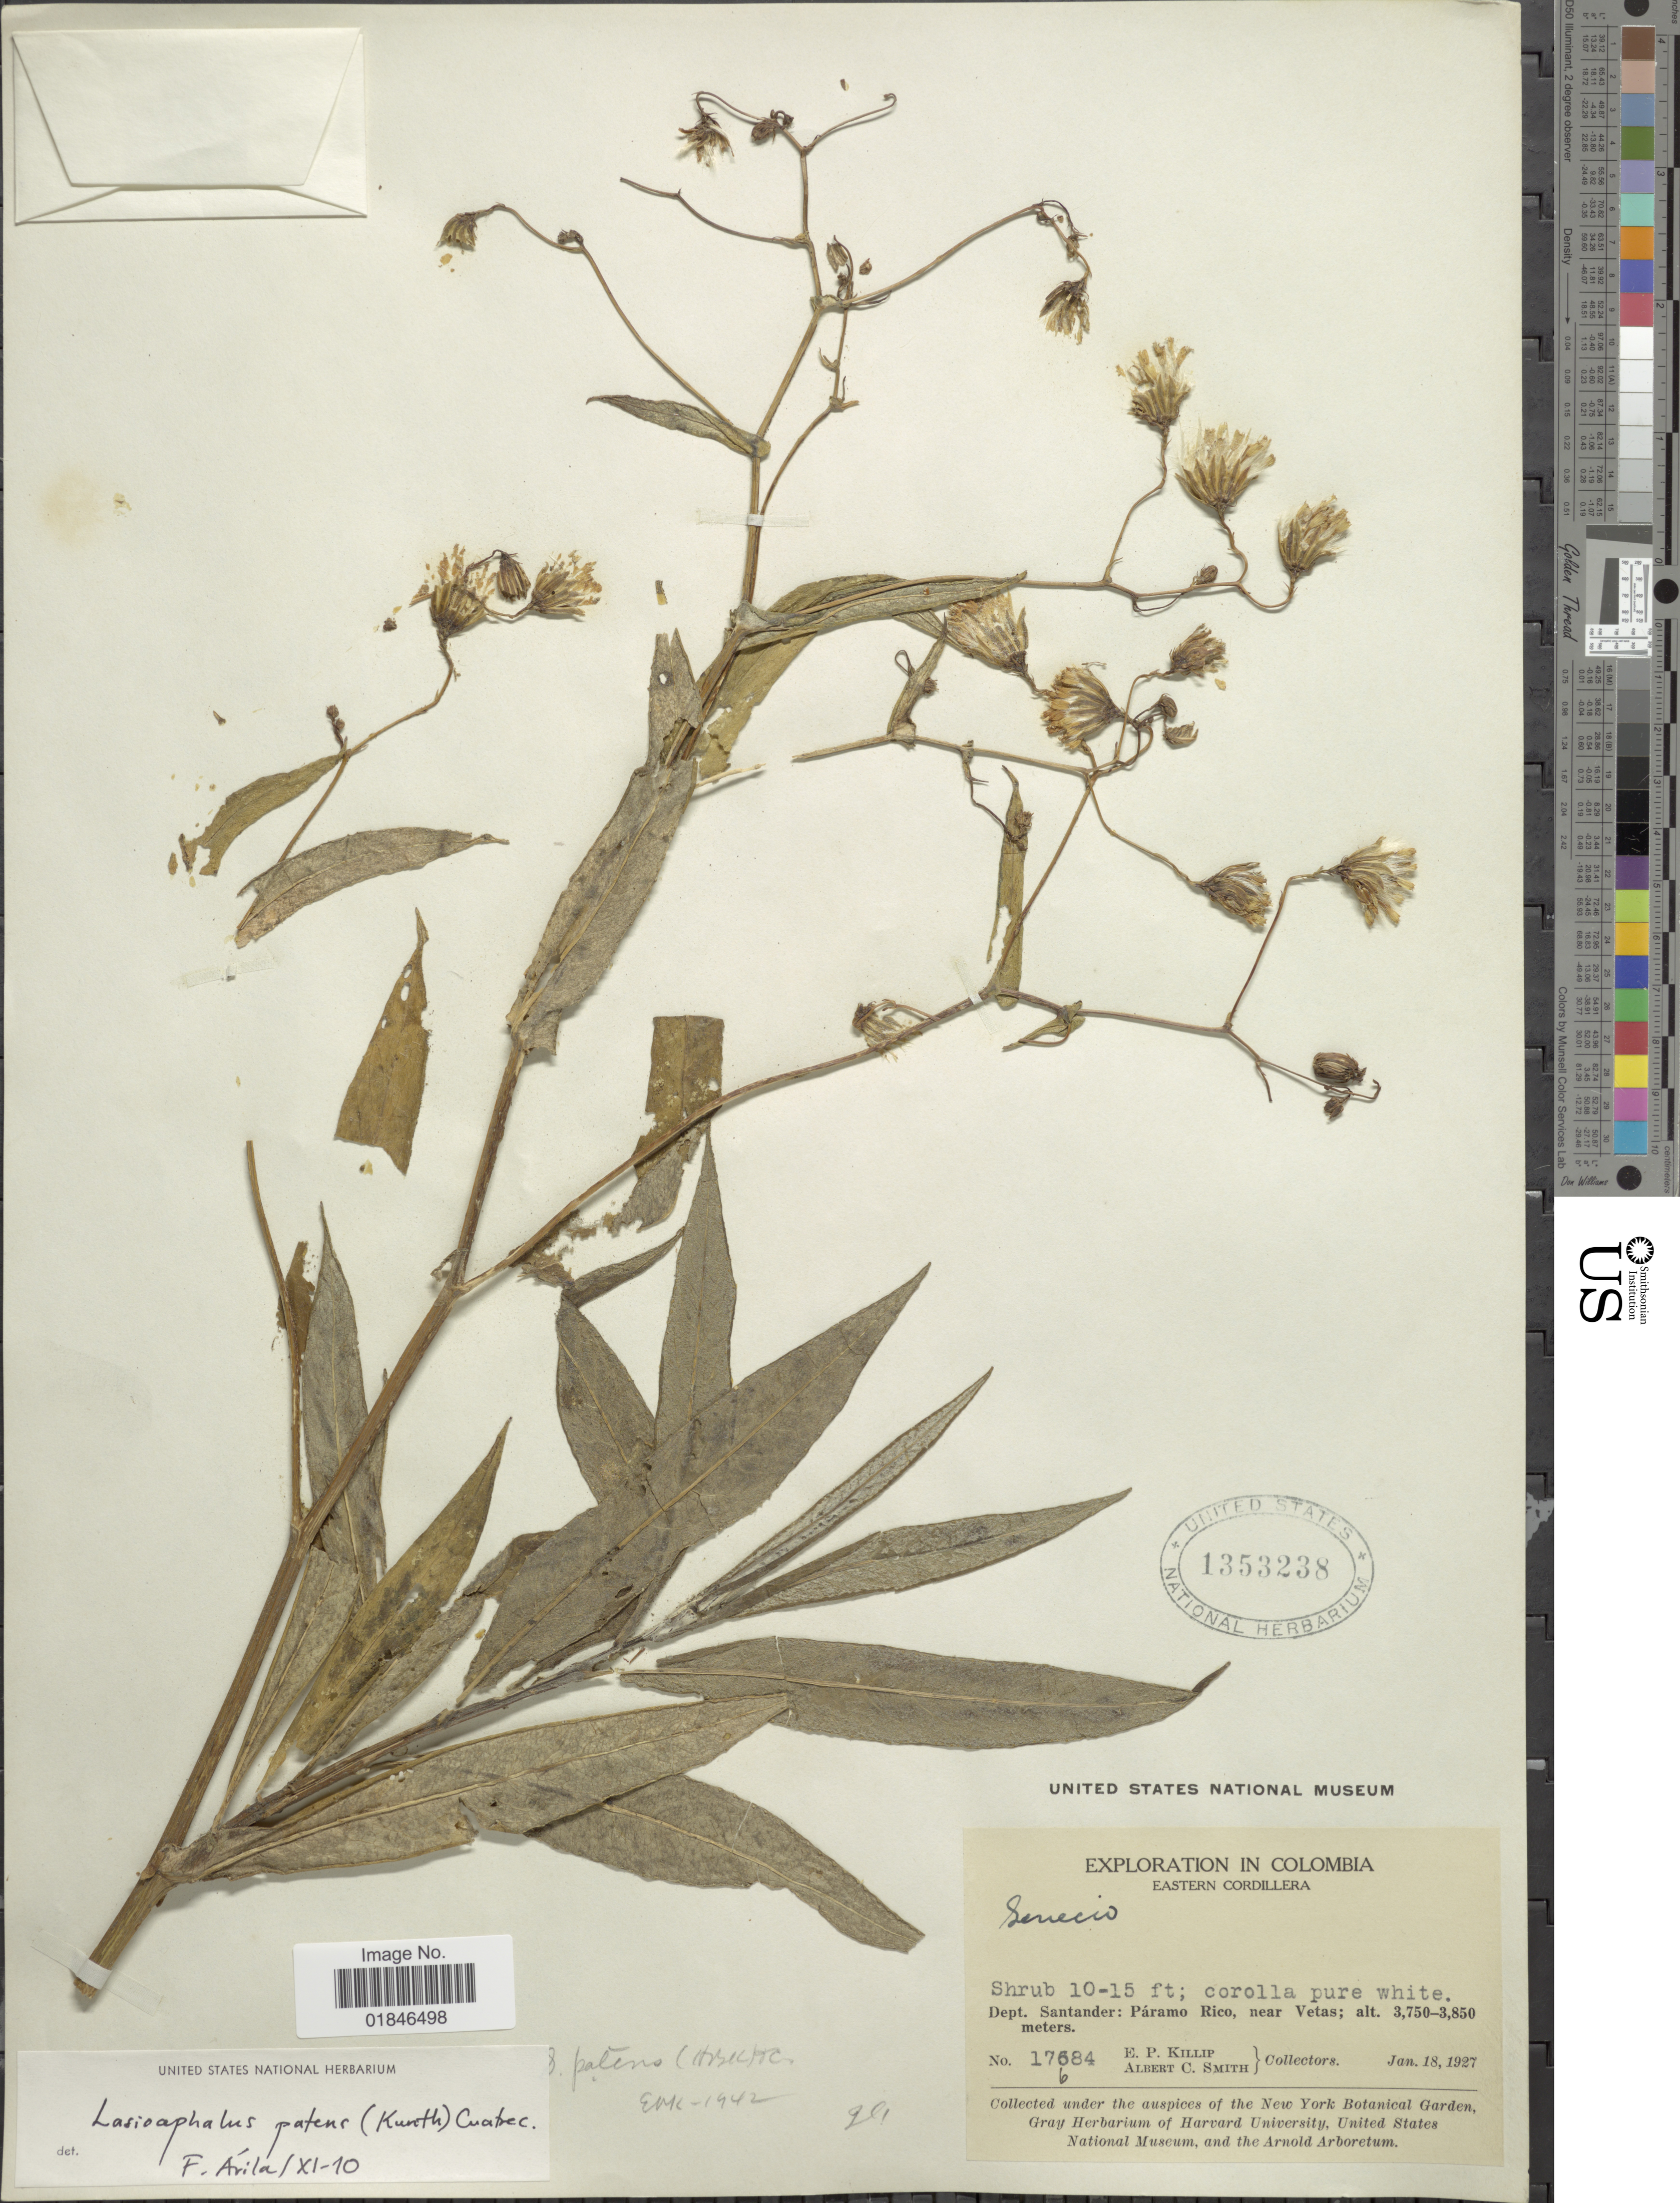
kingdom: Plantae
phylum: Tracheophyta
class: Magnoliopsida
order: Asterales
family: Asteraceae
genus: Senecio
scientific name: Senecio cuencanus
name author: Hieron.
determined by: Salomon, Luciana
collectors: E. P. Killip & A. C. Smith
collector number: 17684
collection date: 1927-01-18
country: Colombia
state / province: Santander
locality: Eastern Cordillera, Dept. Santander: Paramo Rico, near Vetas.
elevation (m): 3750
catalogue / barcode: US 1353238